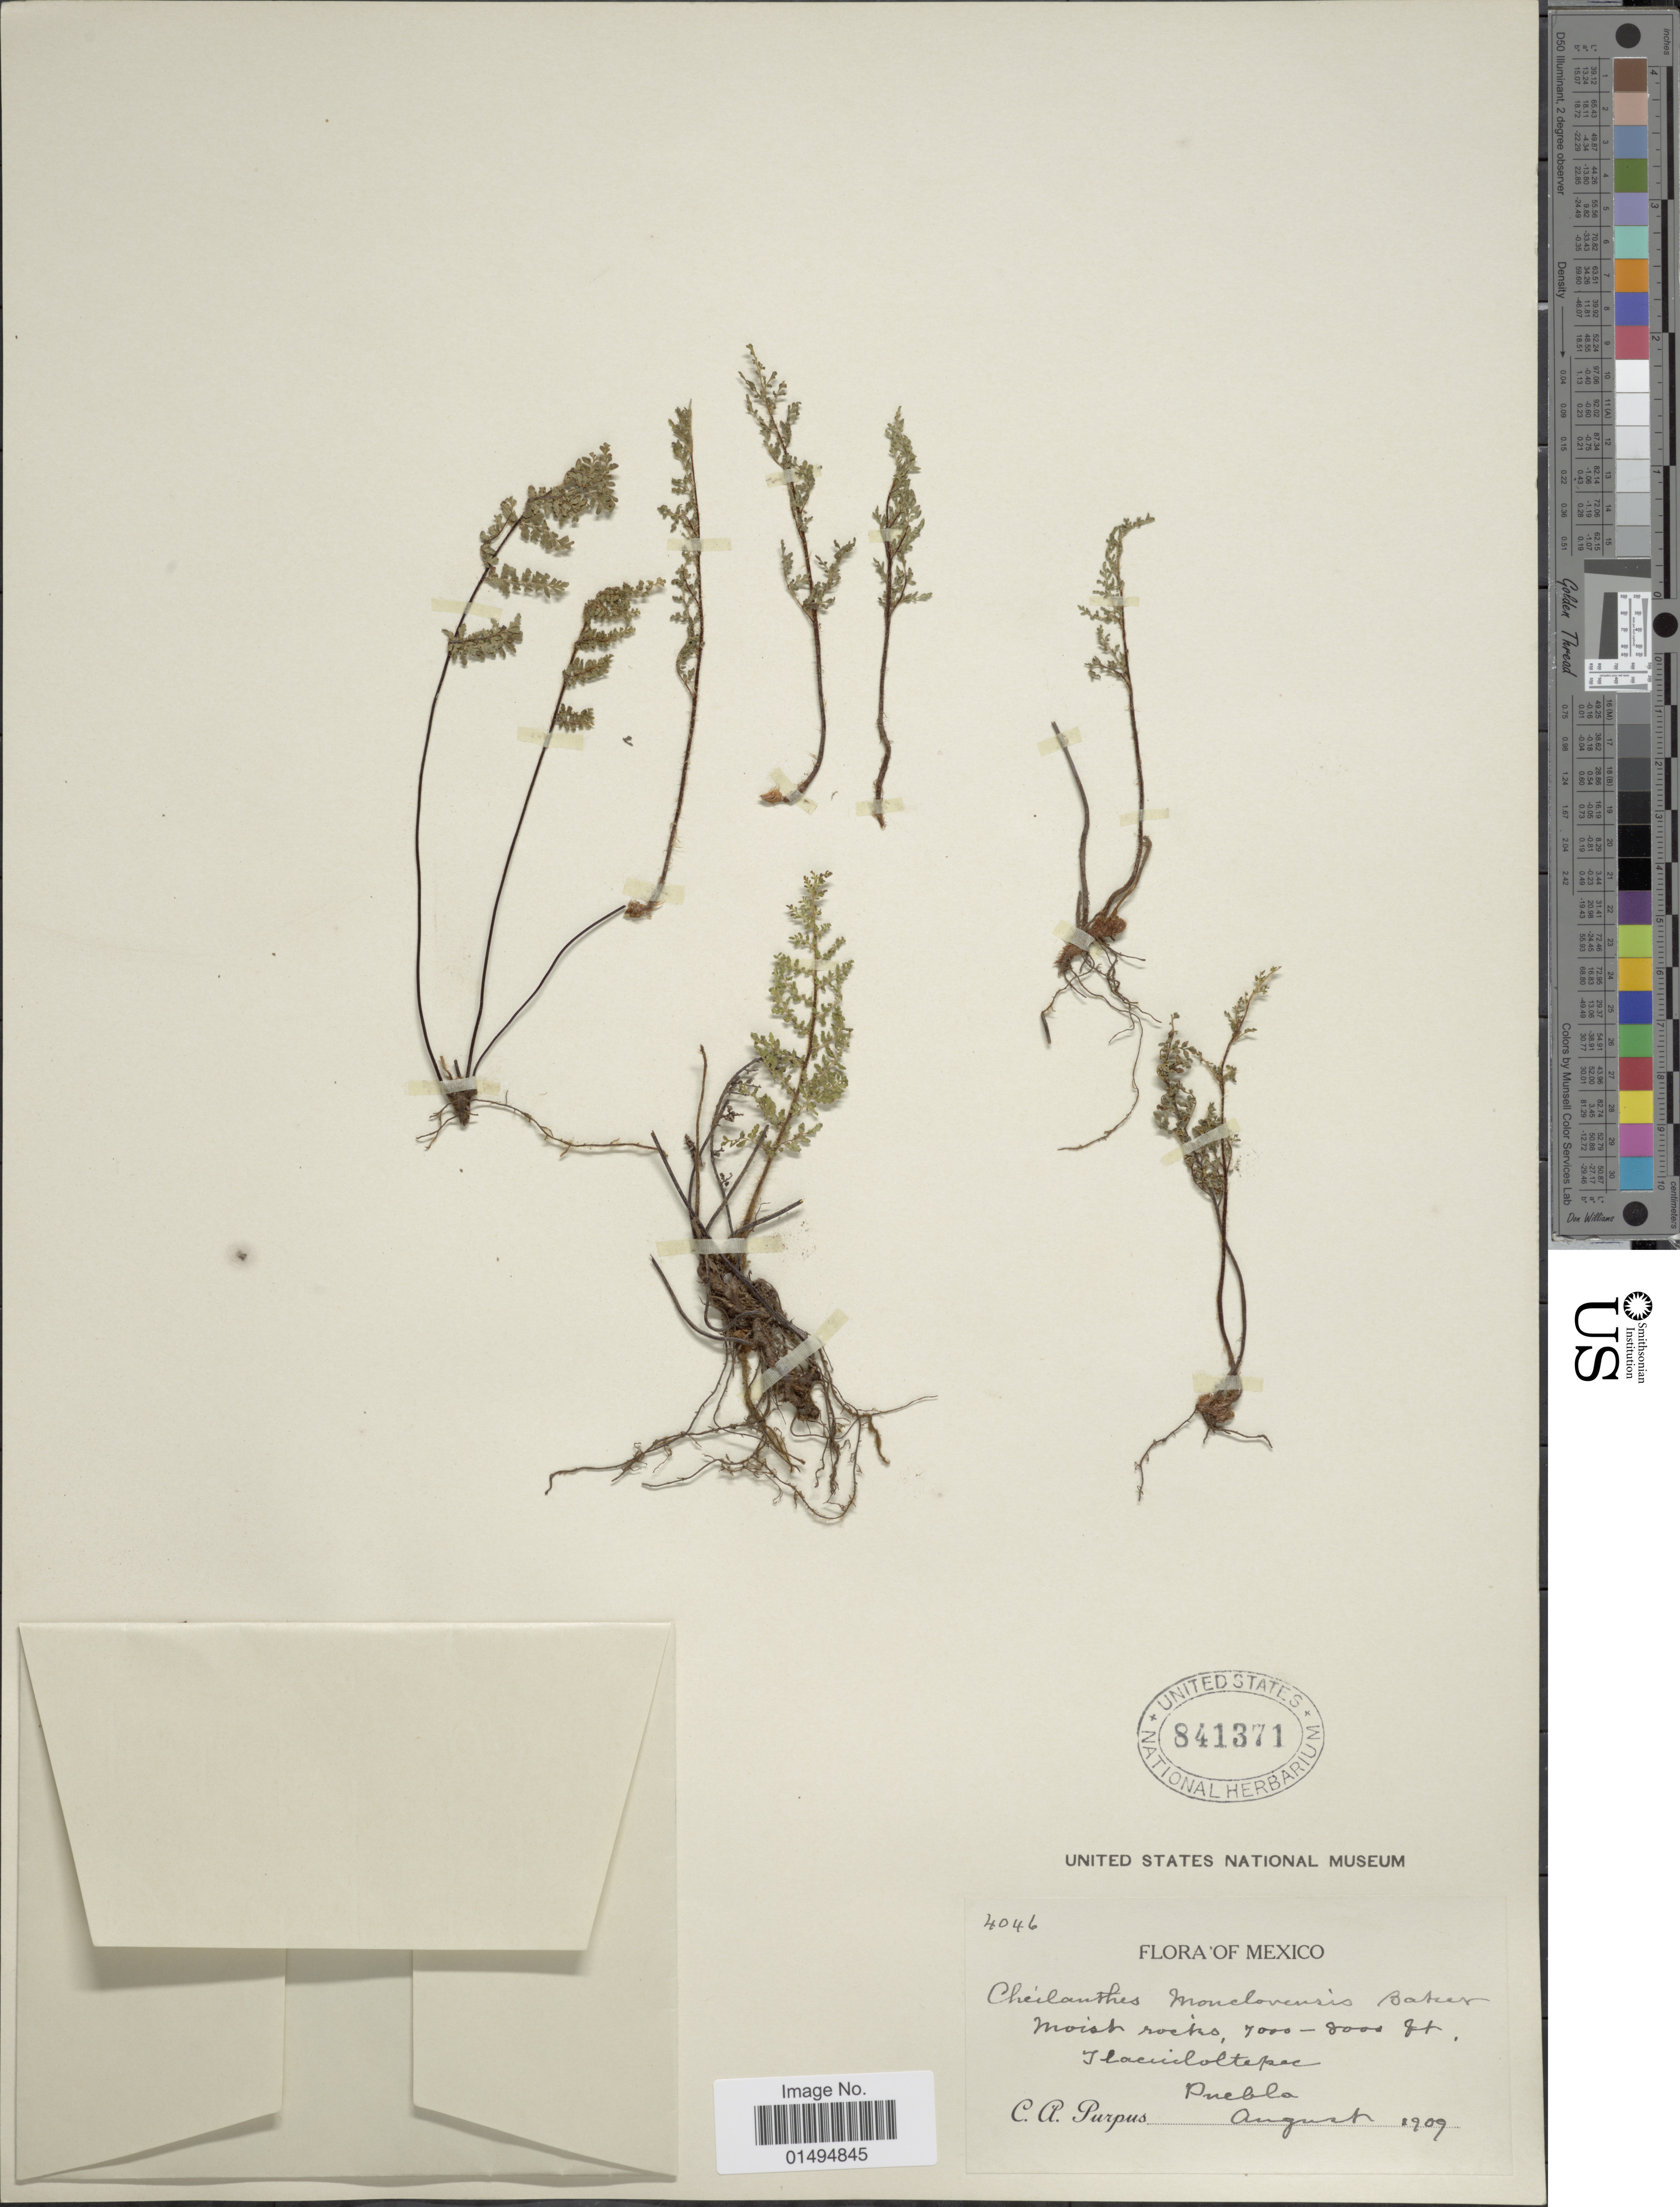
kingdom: Plantae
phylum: Tracheophyta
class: Polypodiopsida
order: Polypodiales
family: Pteridaceae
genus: Myriopteris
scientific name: Myriopteris pringlei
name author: (Davenp.) Grusz & Windham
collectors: C. A. Purpus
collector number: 4046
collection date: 1909-08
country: Mexico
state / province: Puebla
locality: Tlacuicholtepec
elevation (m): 2134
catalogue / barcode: US 841371